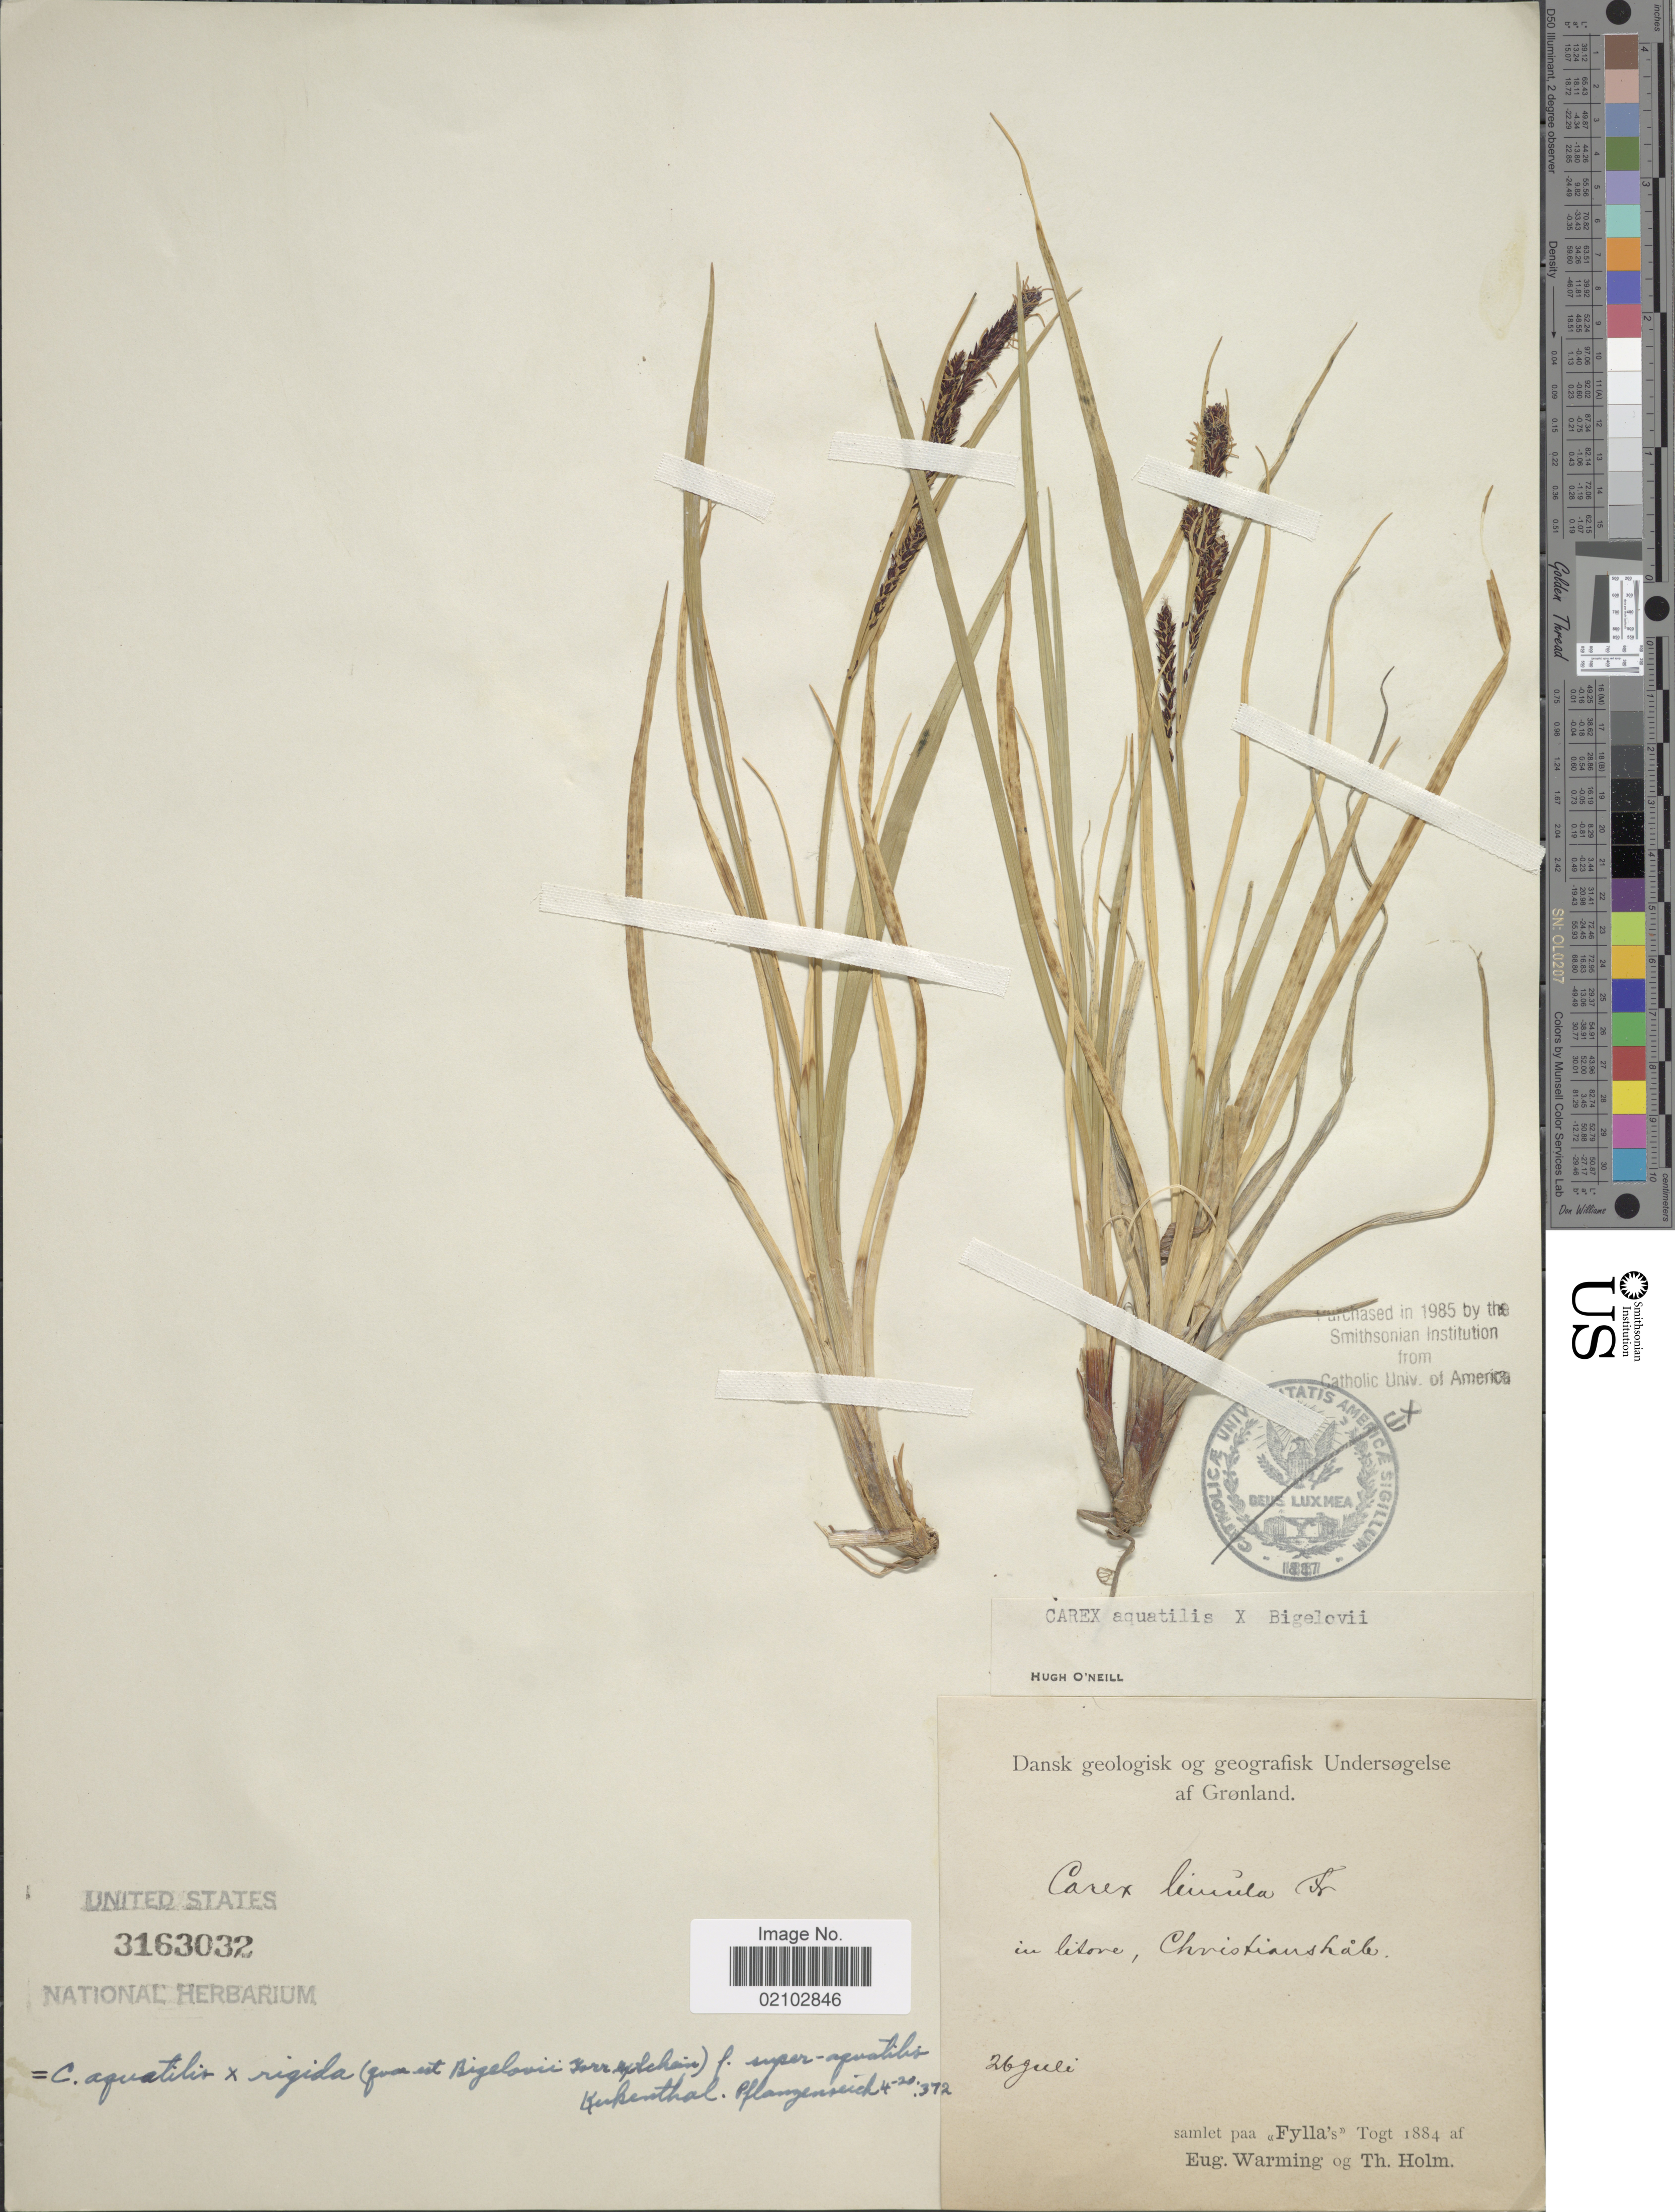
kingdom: Plantae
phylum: Tracheophyta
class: Liliopsida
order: Poales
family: Cyperaceae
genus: Carex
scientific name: Carex aquatilis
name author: Wahlenb.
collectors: E. Warming & T. Holm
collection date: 1884-07-26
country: Greenland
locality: Grønland, Christianshåb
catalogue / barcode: US 3163032